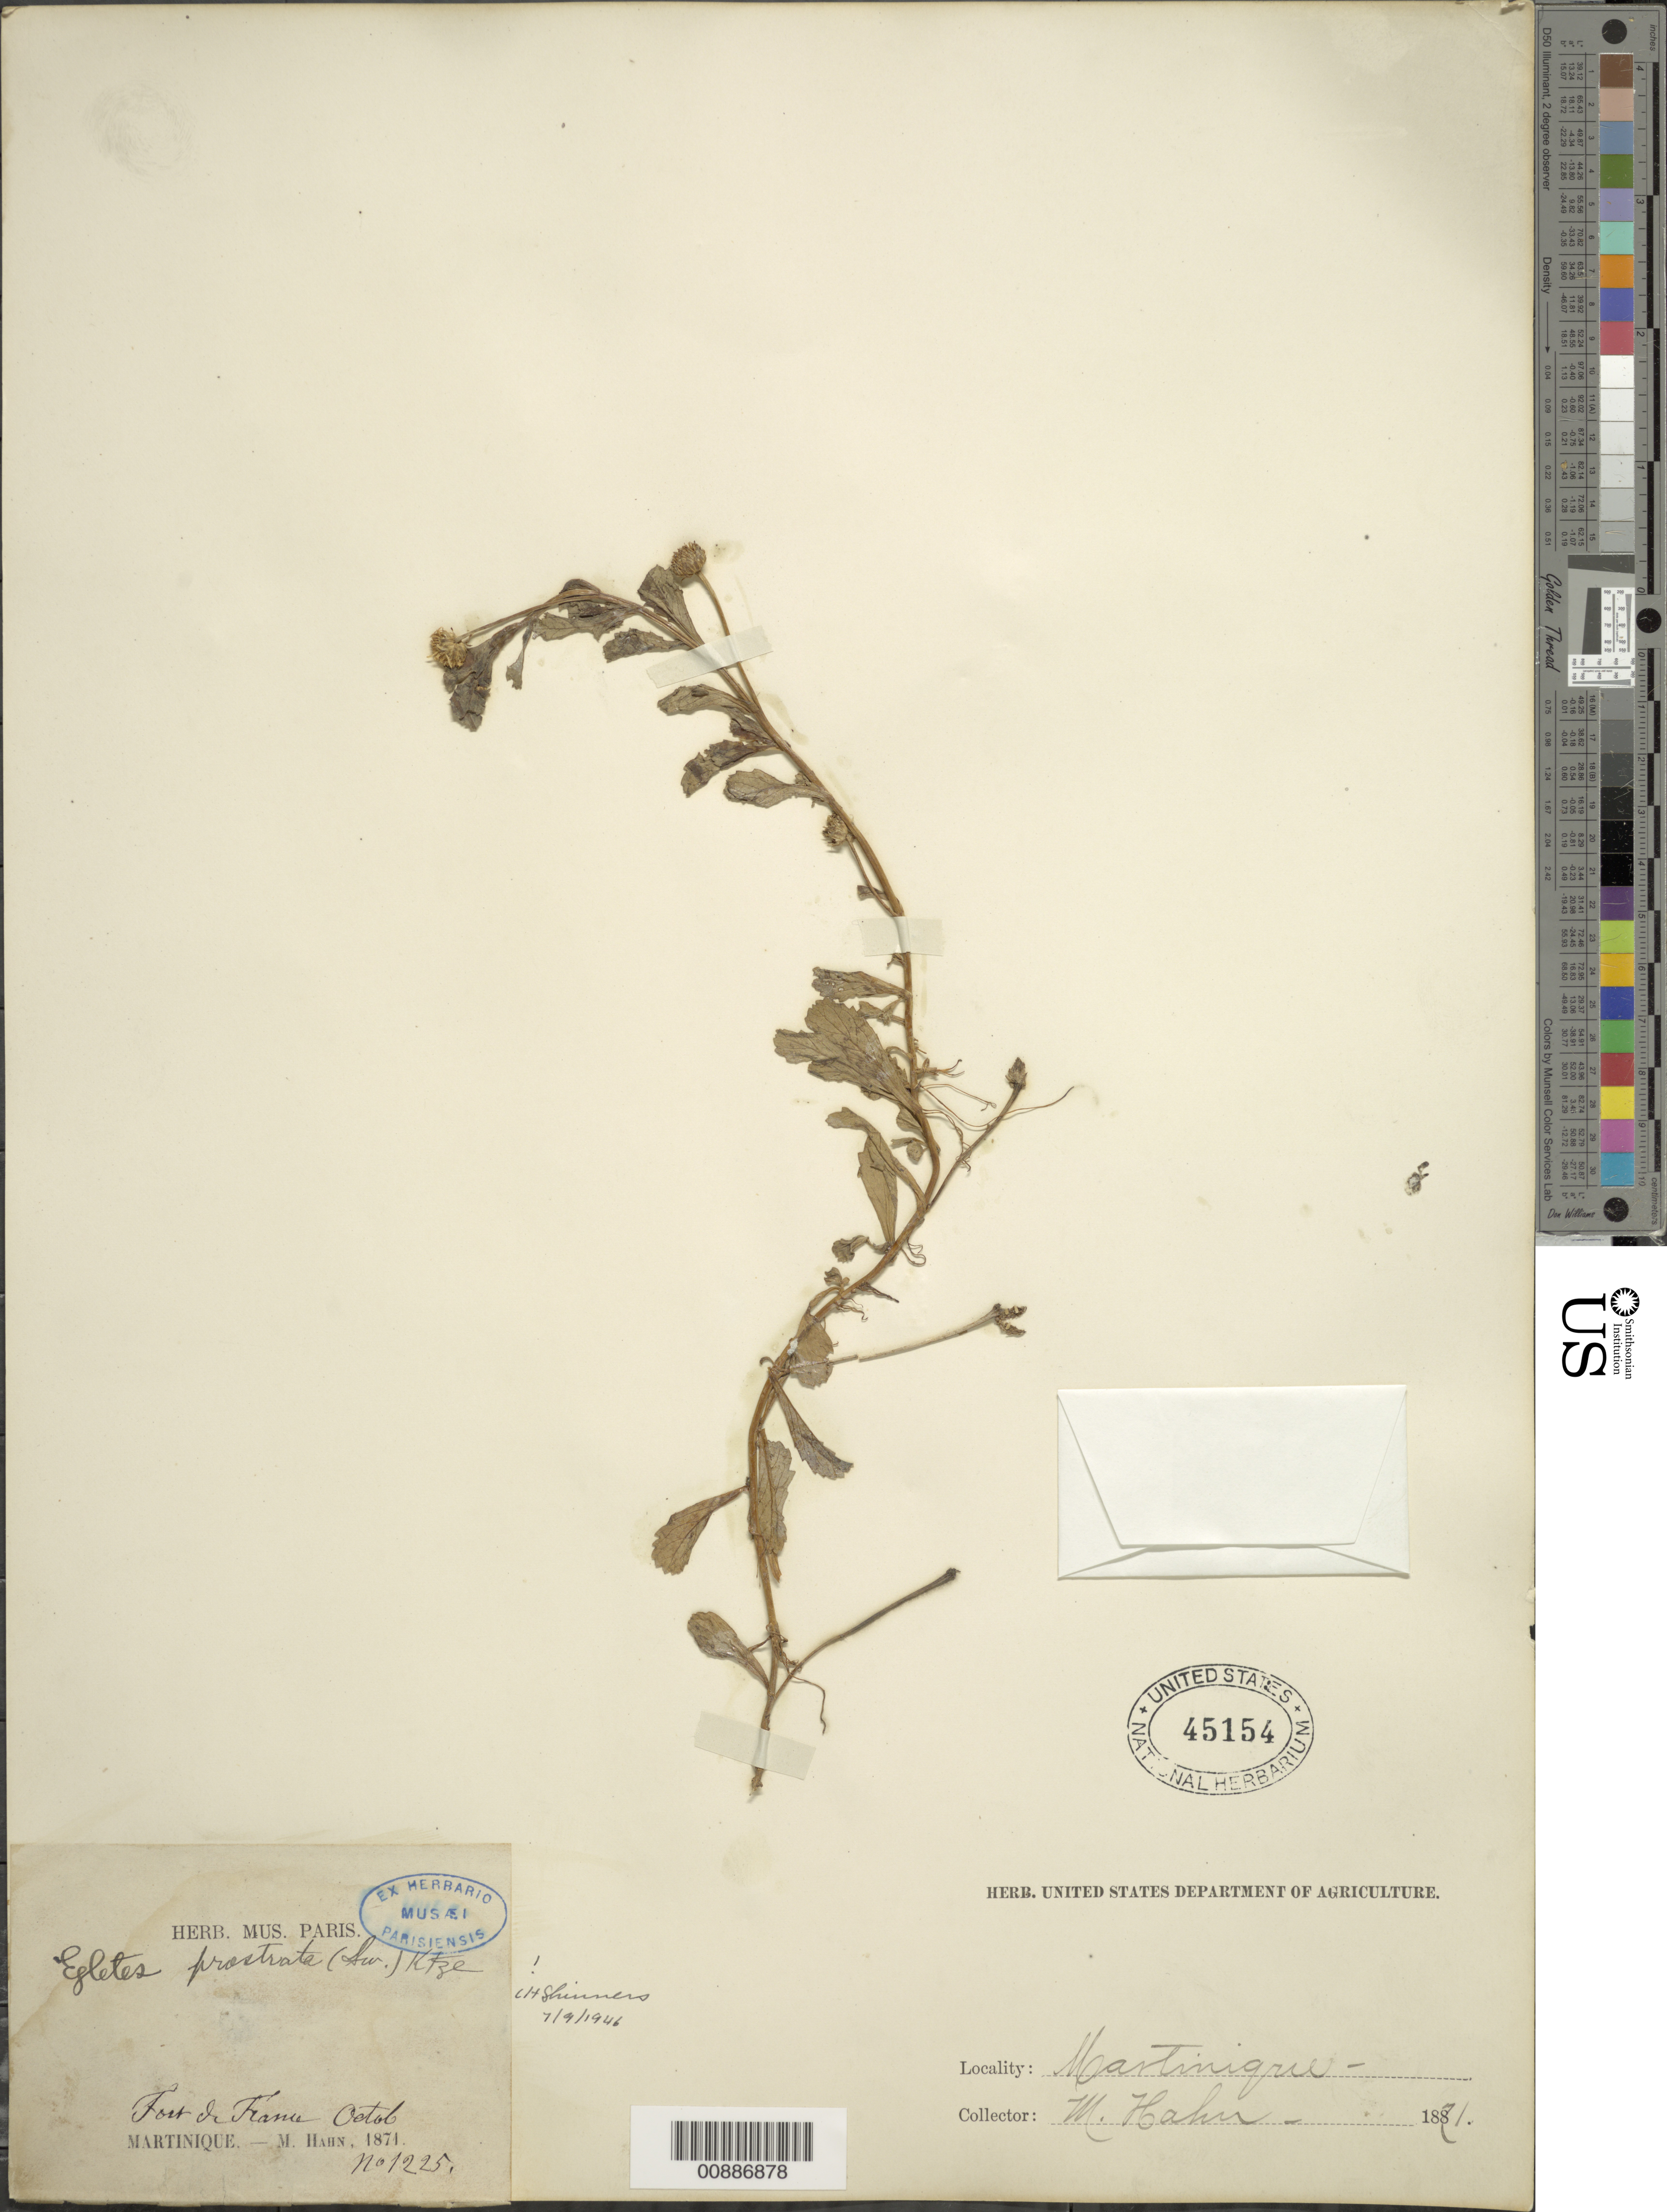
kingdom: Plantae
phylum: Tracheophyta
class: Magnoliopsida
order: Asterales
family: Asteraceae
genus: Egletes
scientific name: Egletes prostrata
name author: (Sw.) Kuntze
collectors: M. Hahn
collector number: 1225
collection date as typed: Oct 1871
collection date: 1871-10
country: Martinique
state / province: Fort de France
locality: Fort de France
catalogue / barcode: US 45154